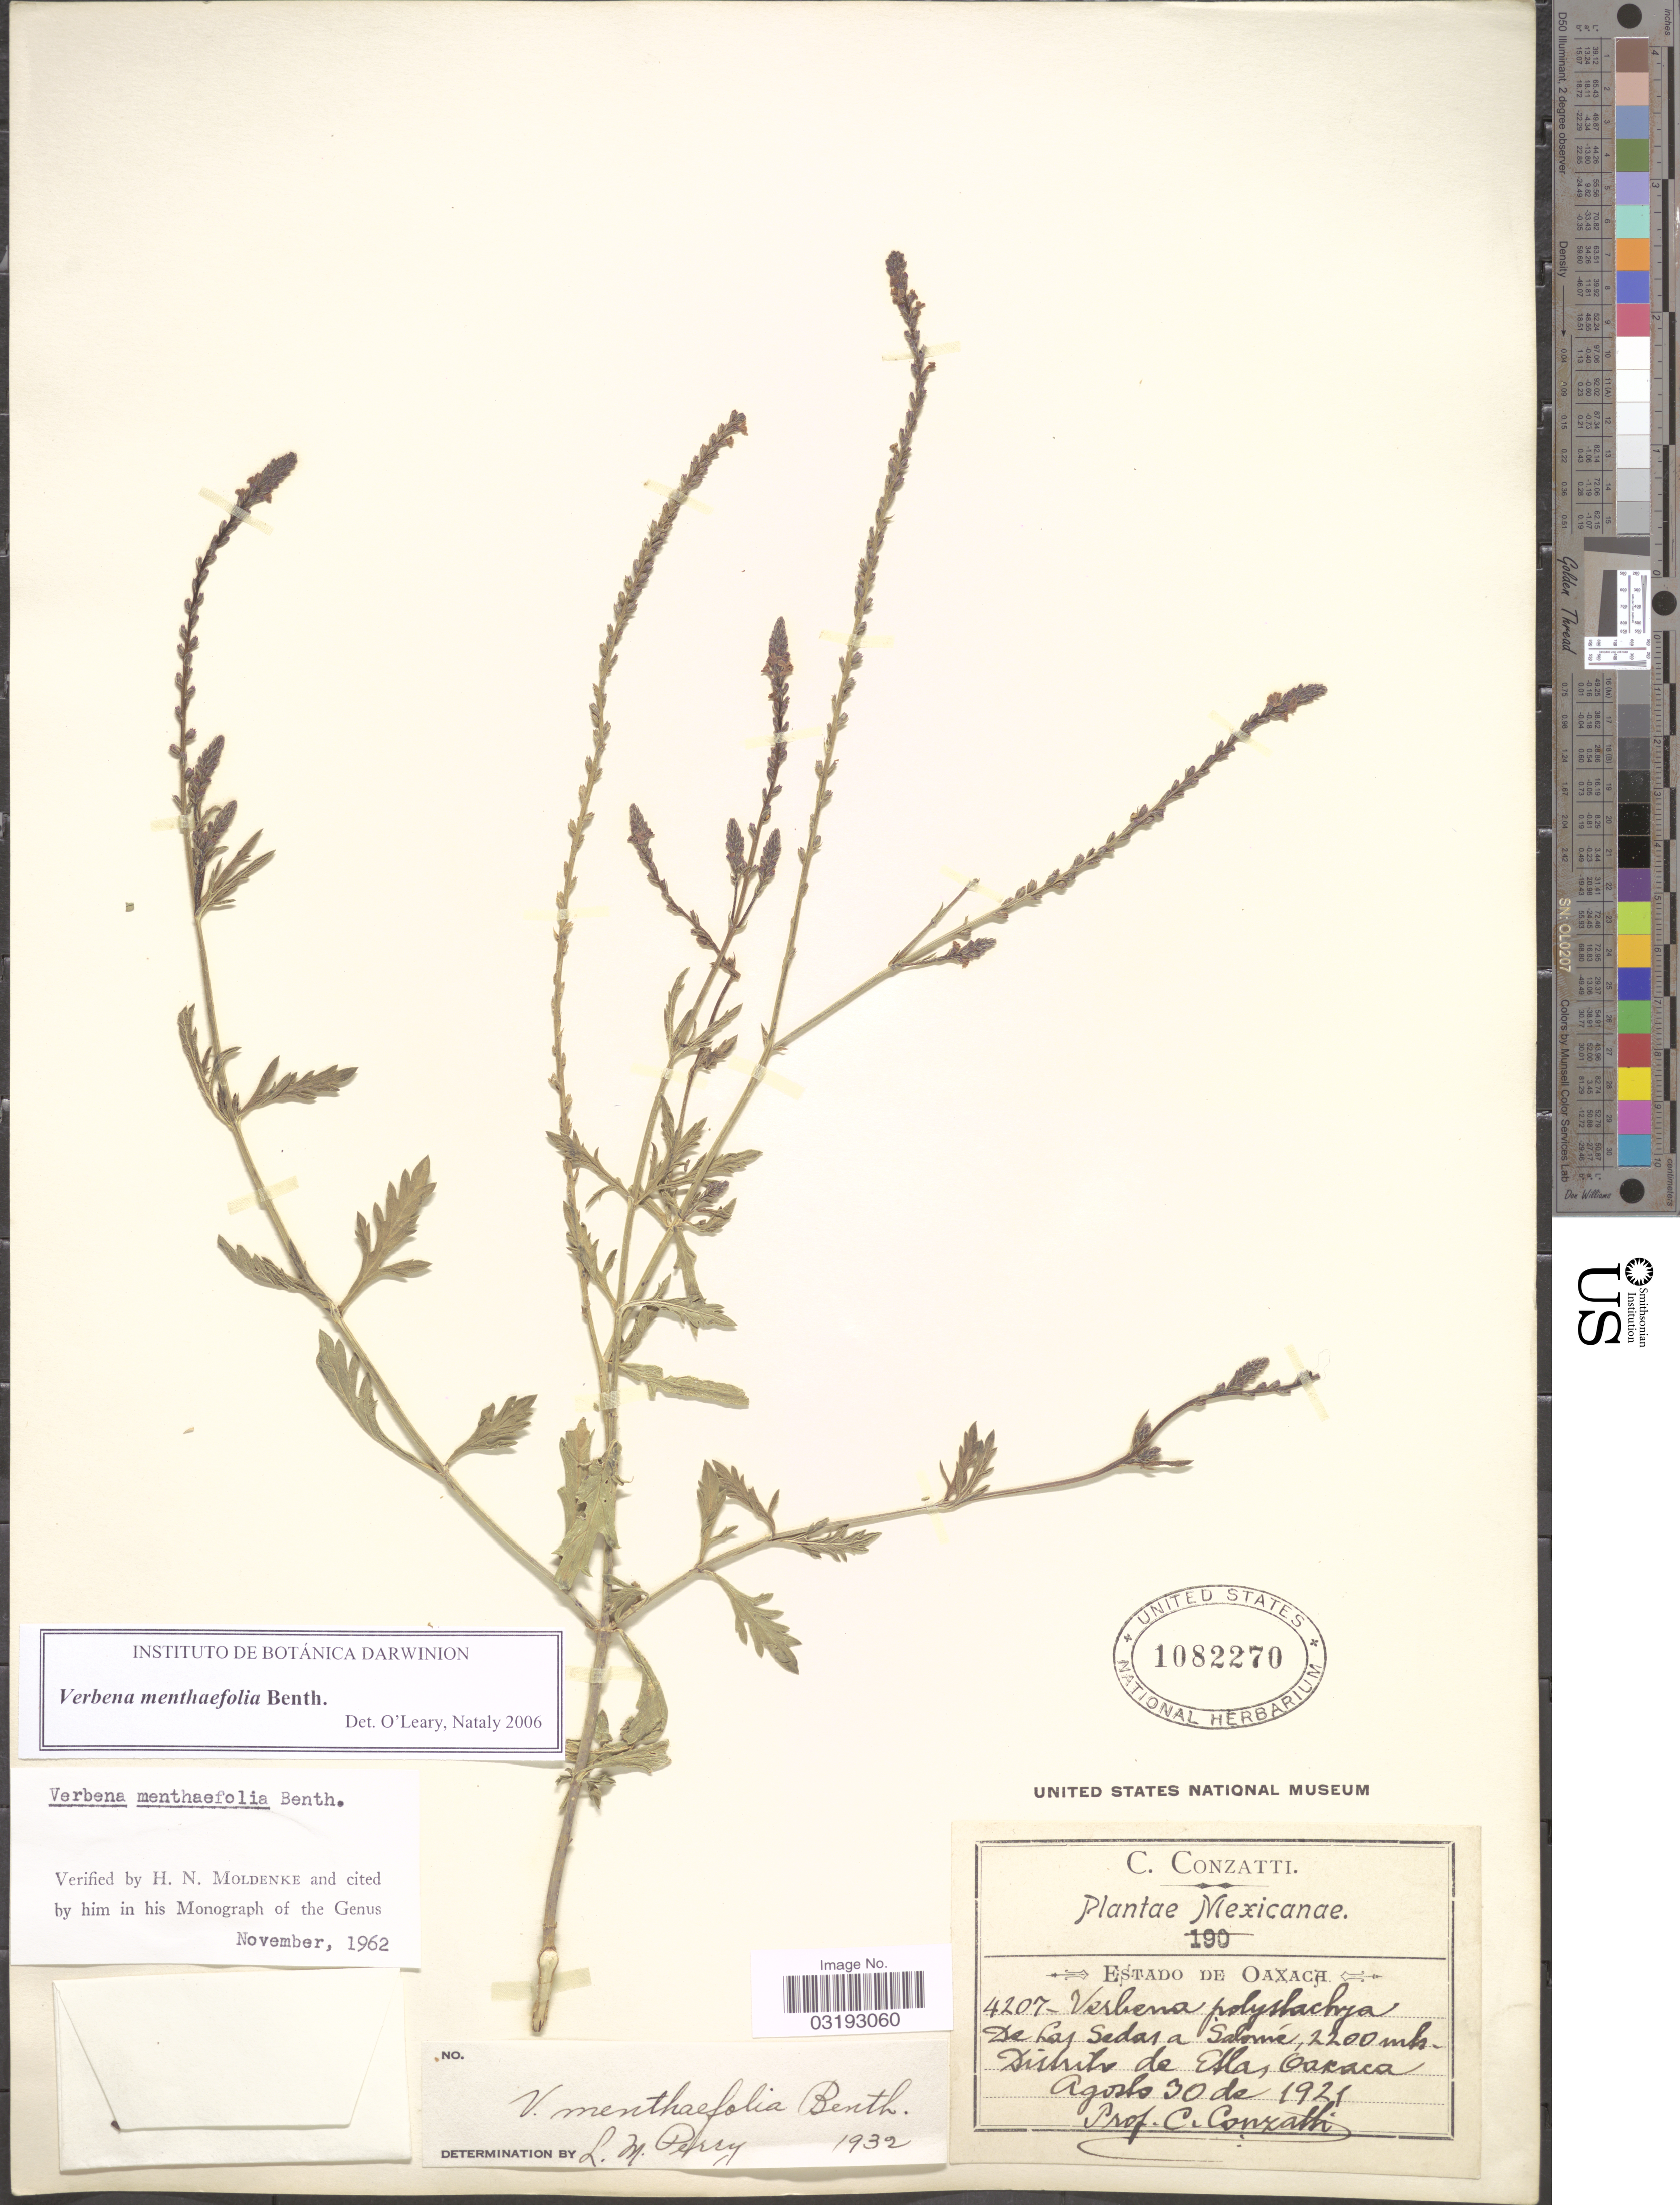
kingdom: Plantae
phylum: Tracheophyta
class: Magnoliopsida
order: Lamiales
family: Verbenaceae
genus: Verbena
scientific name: Verbena menthaefolia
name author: Benth.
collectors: C. Conzatti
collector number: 4207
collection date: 1921-08-30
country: Mexico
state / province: Oaxaca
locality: De Las Sedas a Salomé. Distrito de Etla, Oaxaca.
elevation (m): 2200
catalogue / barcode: US 1082270